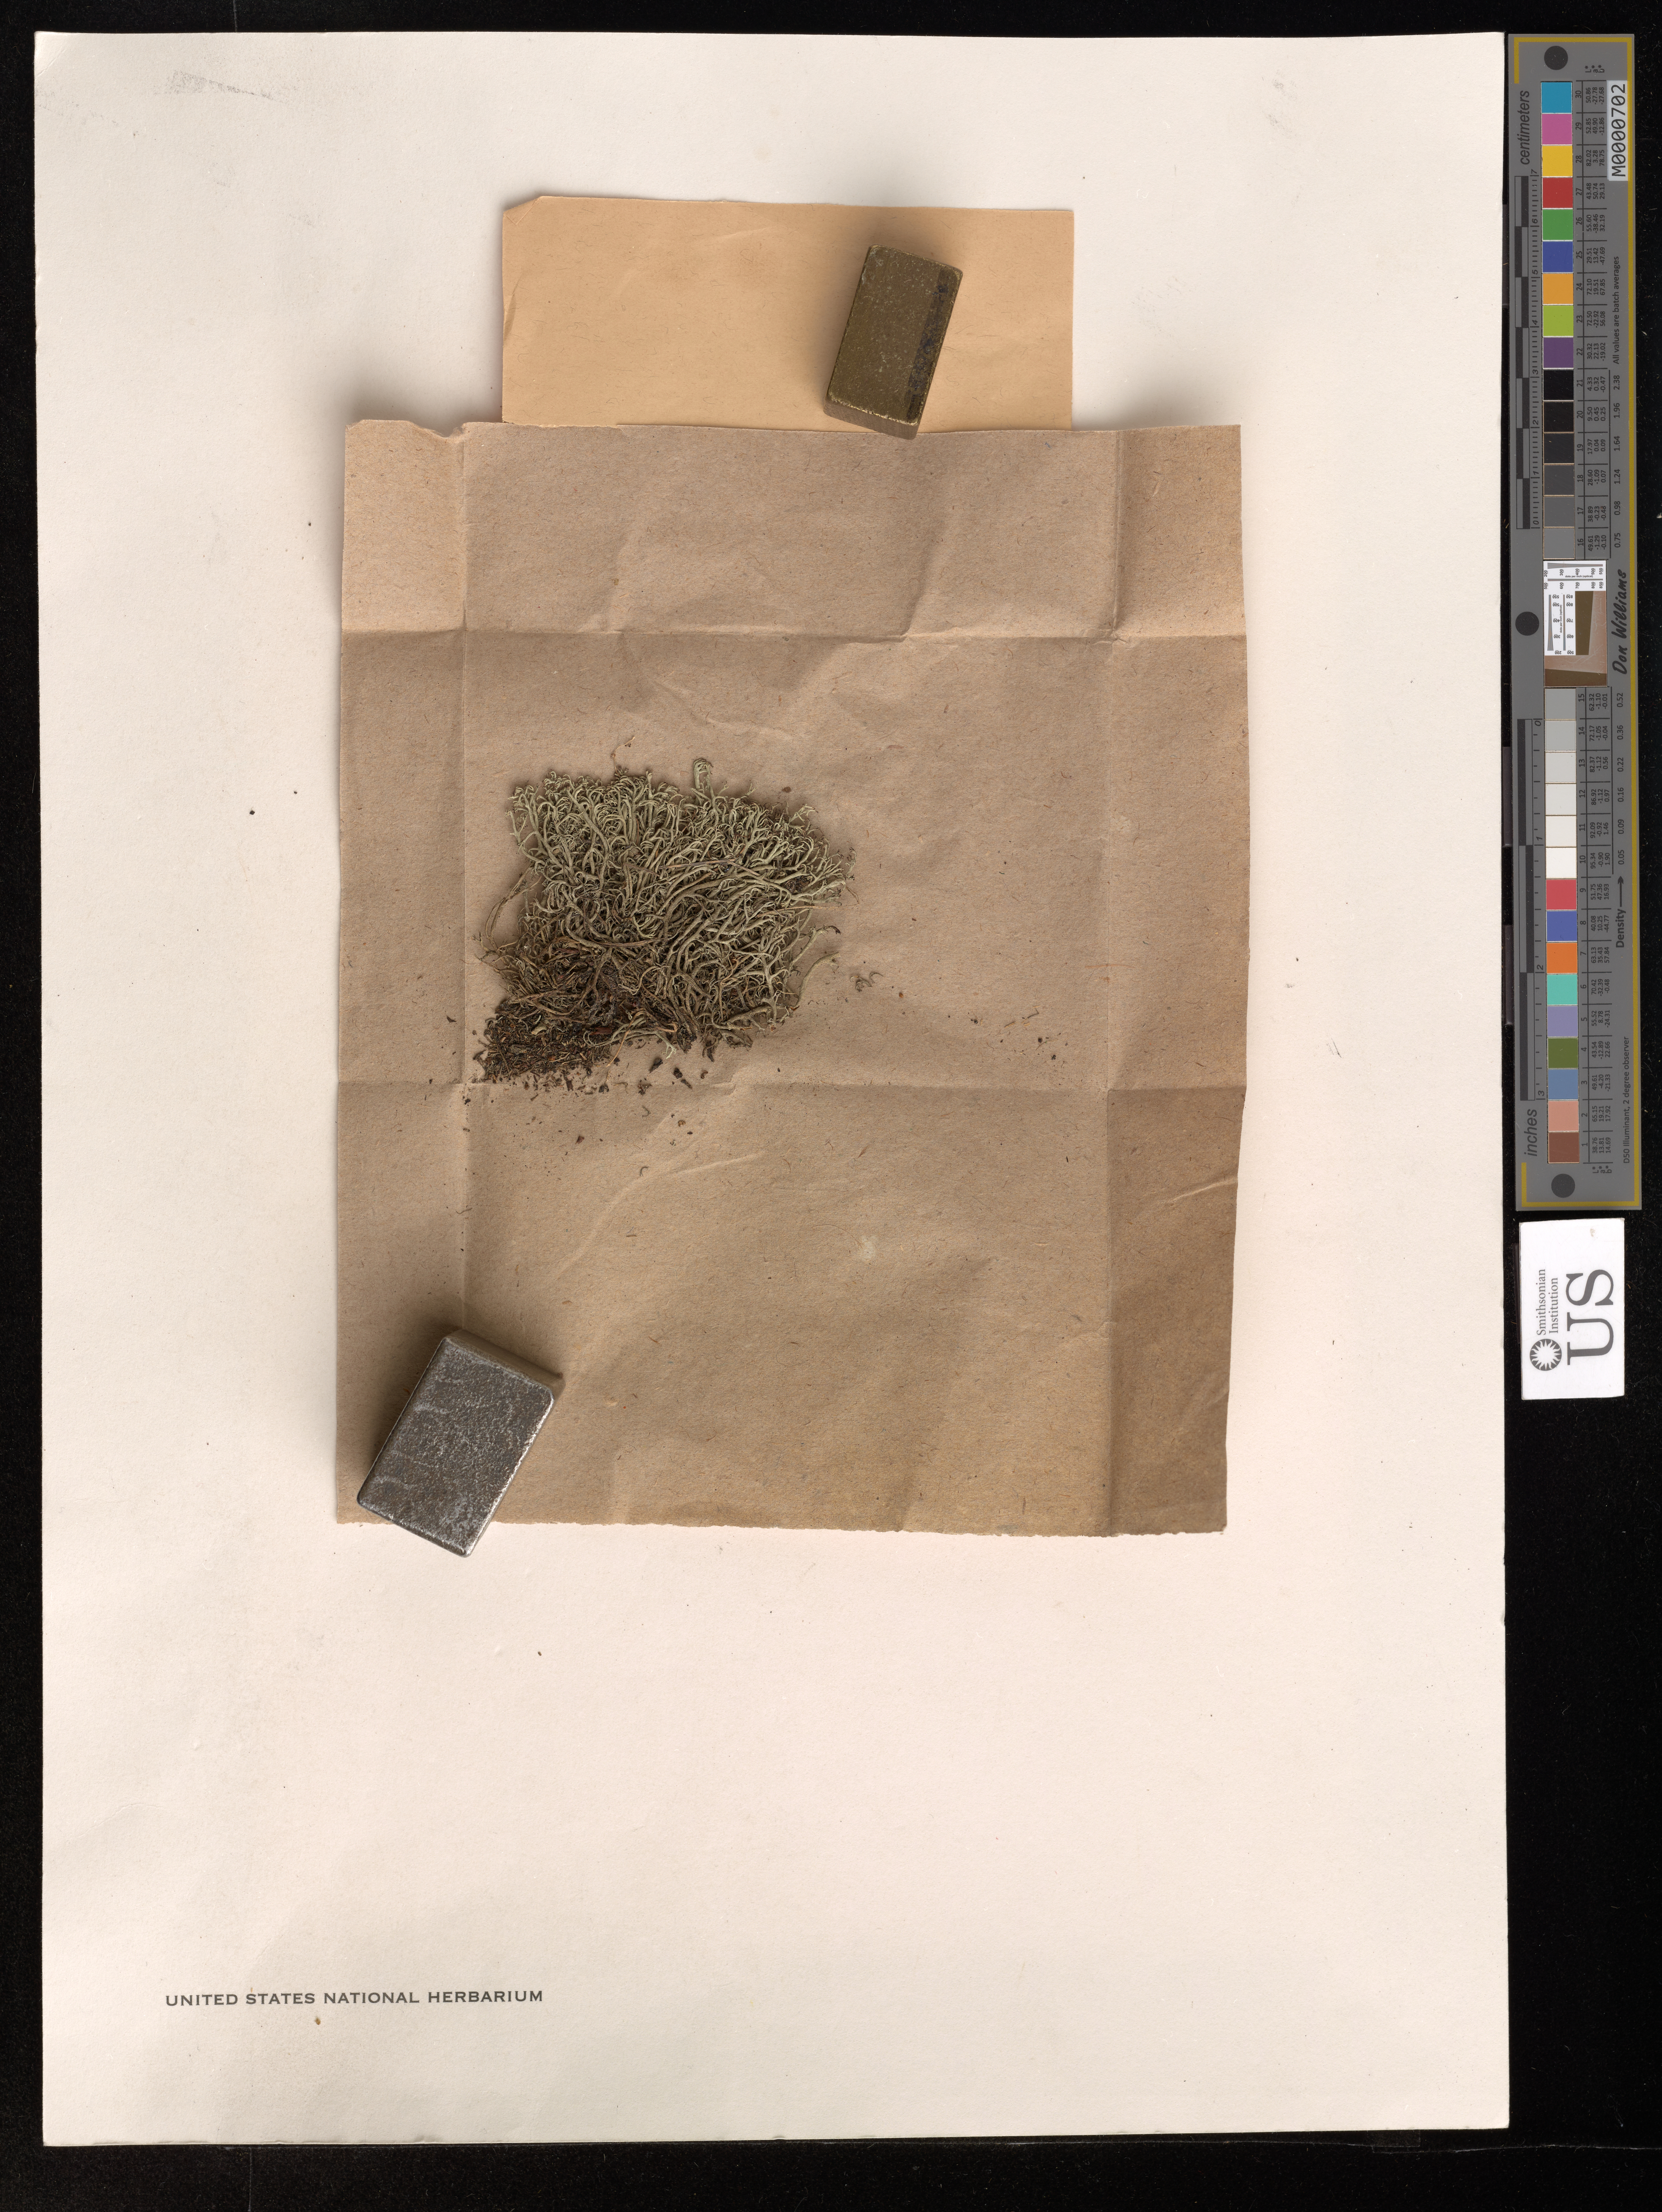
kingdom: Fungi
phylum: Ascomycota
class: Lecanoromycetes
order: Lecanorales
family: Cladoniaceae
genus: Cladonia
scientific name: Cladonia mitis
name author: Sandst.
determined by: Lichen Identifications Updating Project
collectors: H. Sandstede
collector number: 247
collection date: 1918-04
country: Germany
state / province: Niedersachsen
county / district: Oldenburg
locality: Föhrenbestande bei Neerstede,